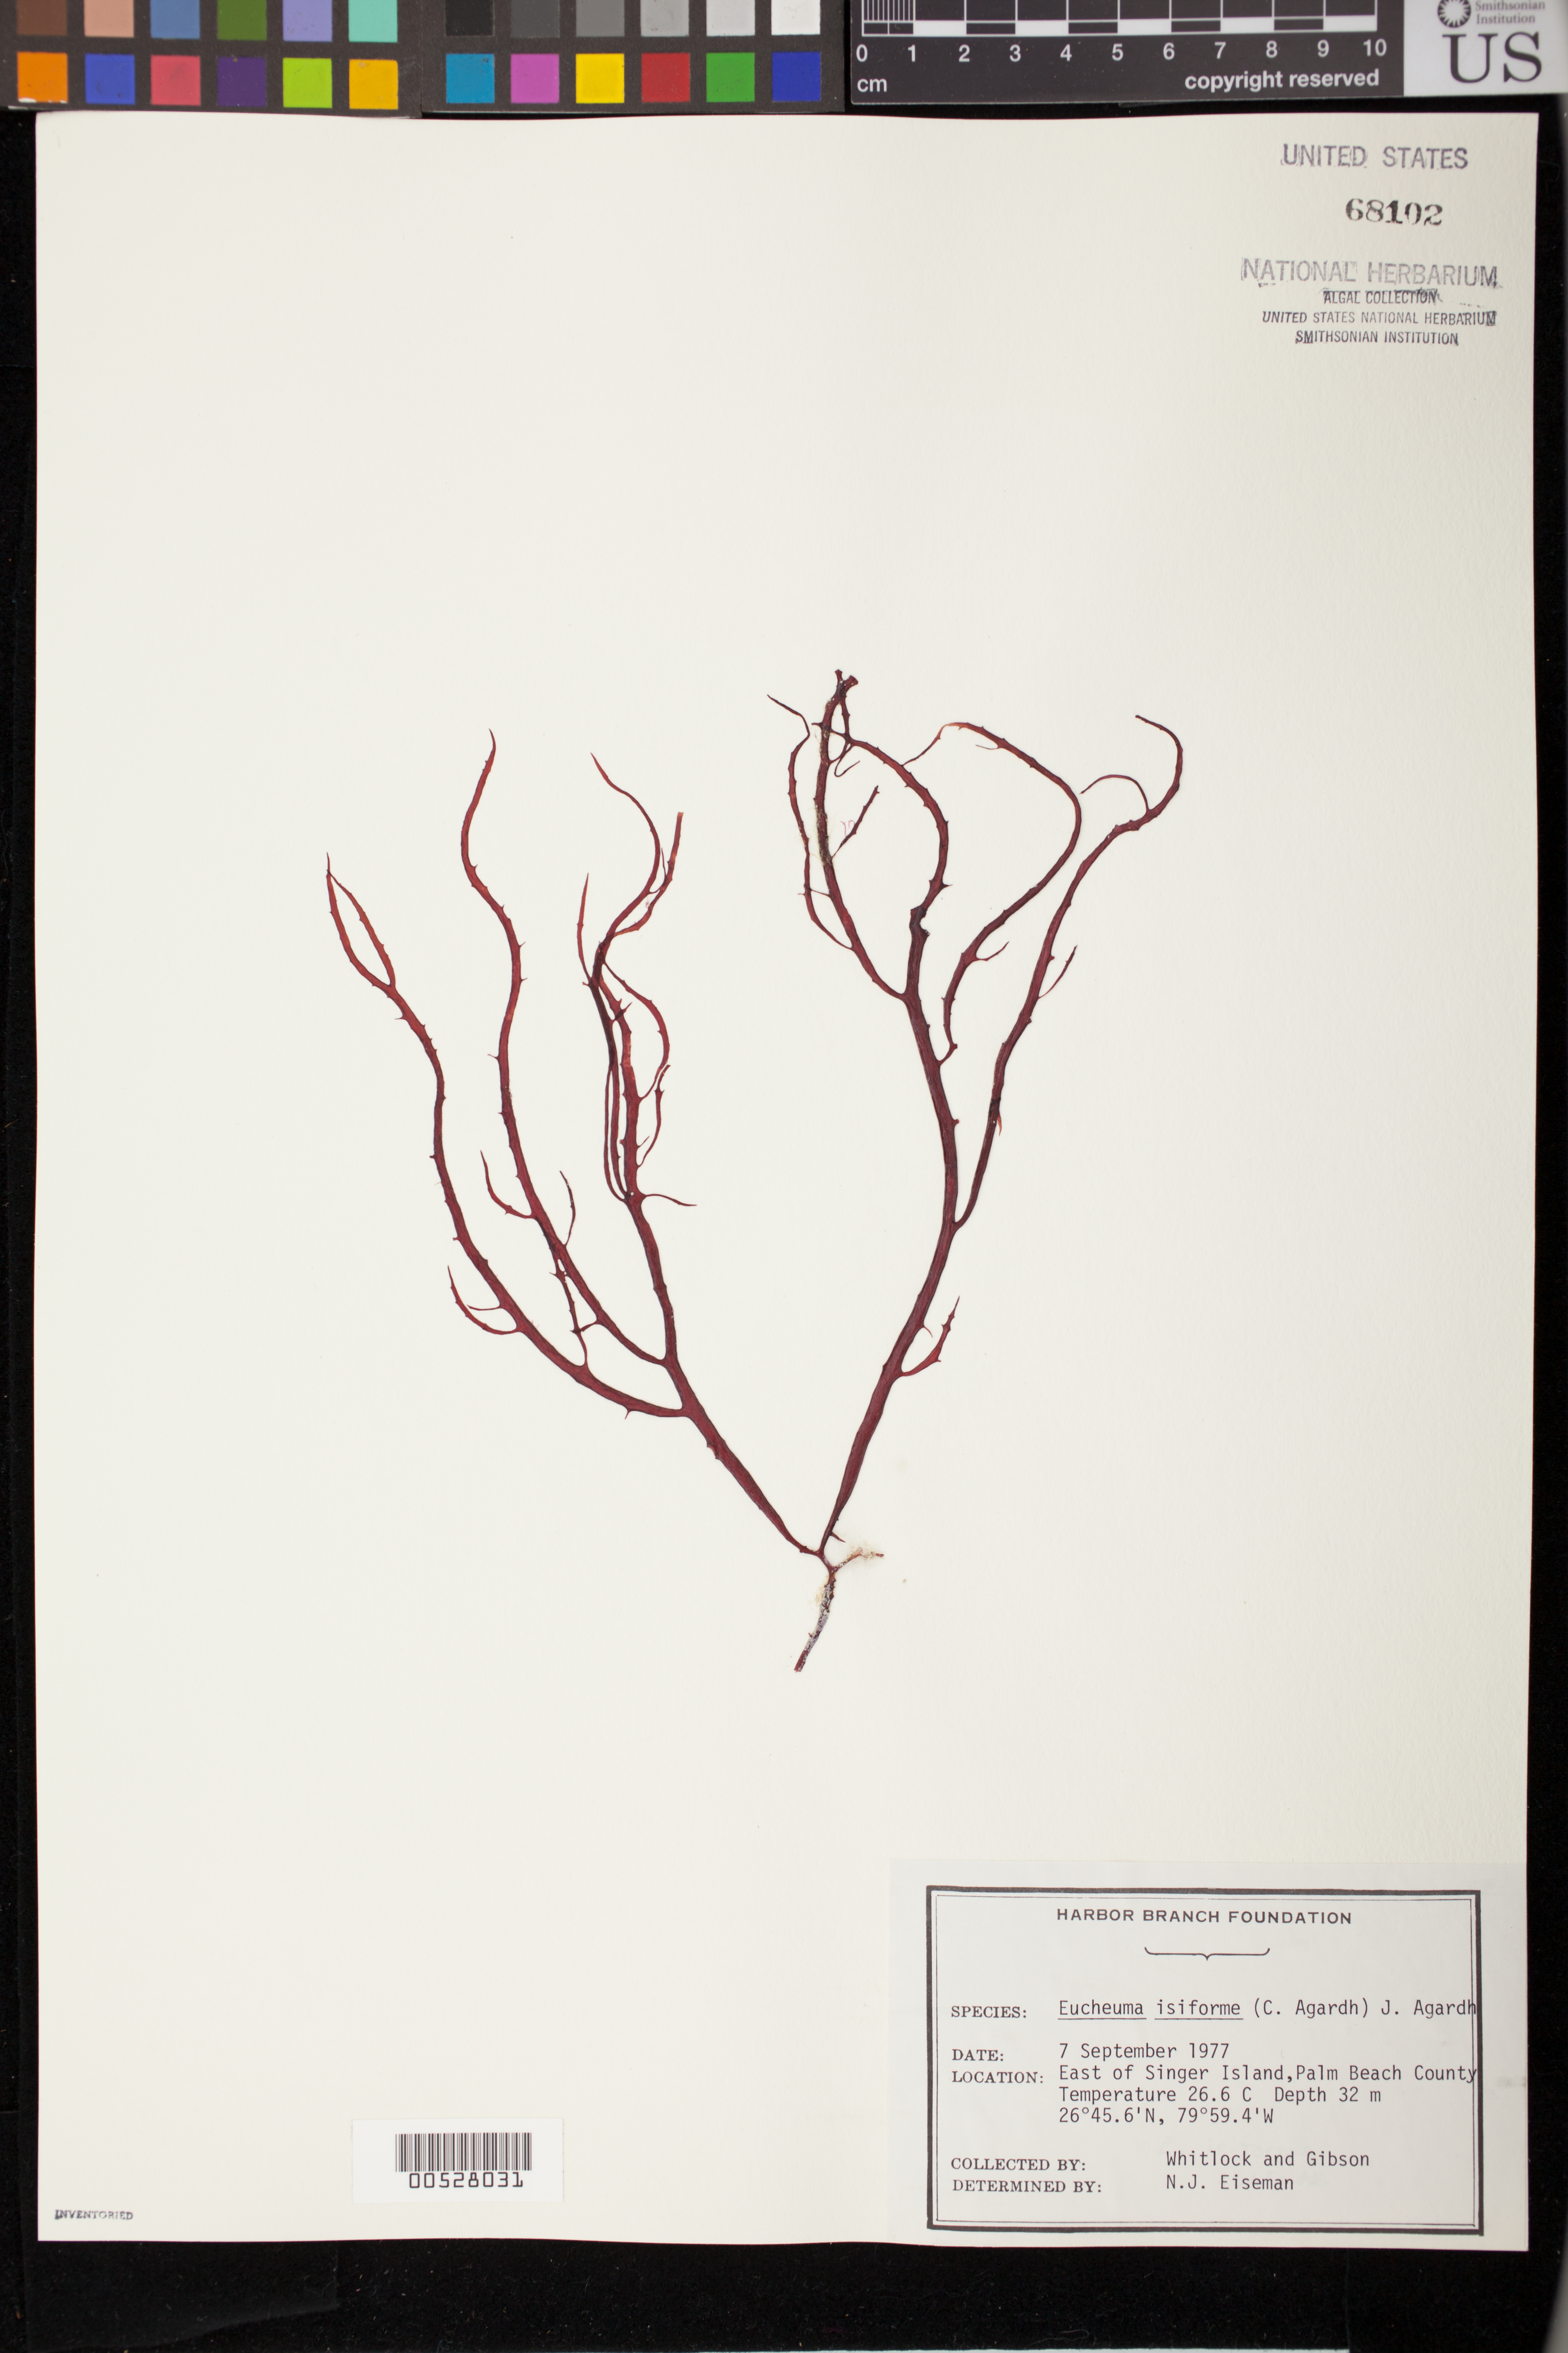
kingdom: Plantae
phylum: Rhodophyta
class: Florideophyceae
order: Gigartinales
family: Solieriaceae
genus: Eucheumatopsis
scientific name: Eucheumatopsis isiformis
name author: (C. Agardh) M.L. Núñez-Resendiz et al.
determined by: Algae name updating Project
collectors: L. Whitlock & -- Gibson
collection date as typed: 07 Sep 1977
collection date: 1977-09-07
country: United States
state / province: Florida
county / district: Palm Beach County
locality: East of Singer Island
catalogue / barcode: US 68102